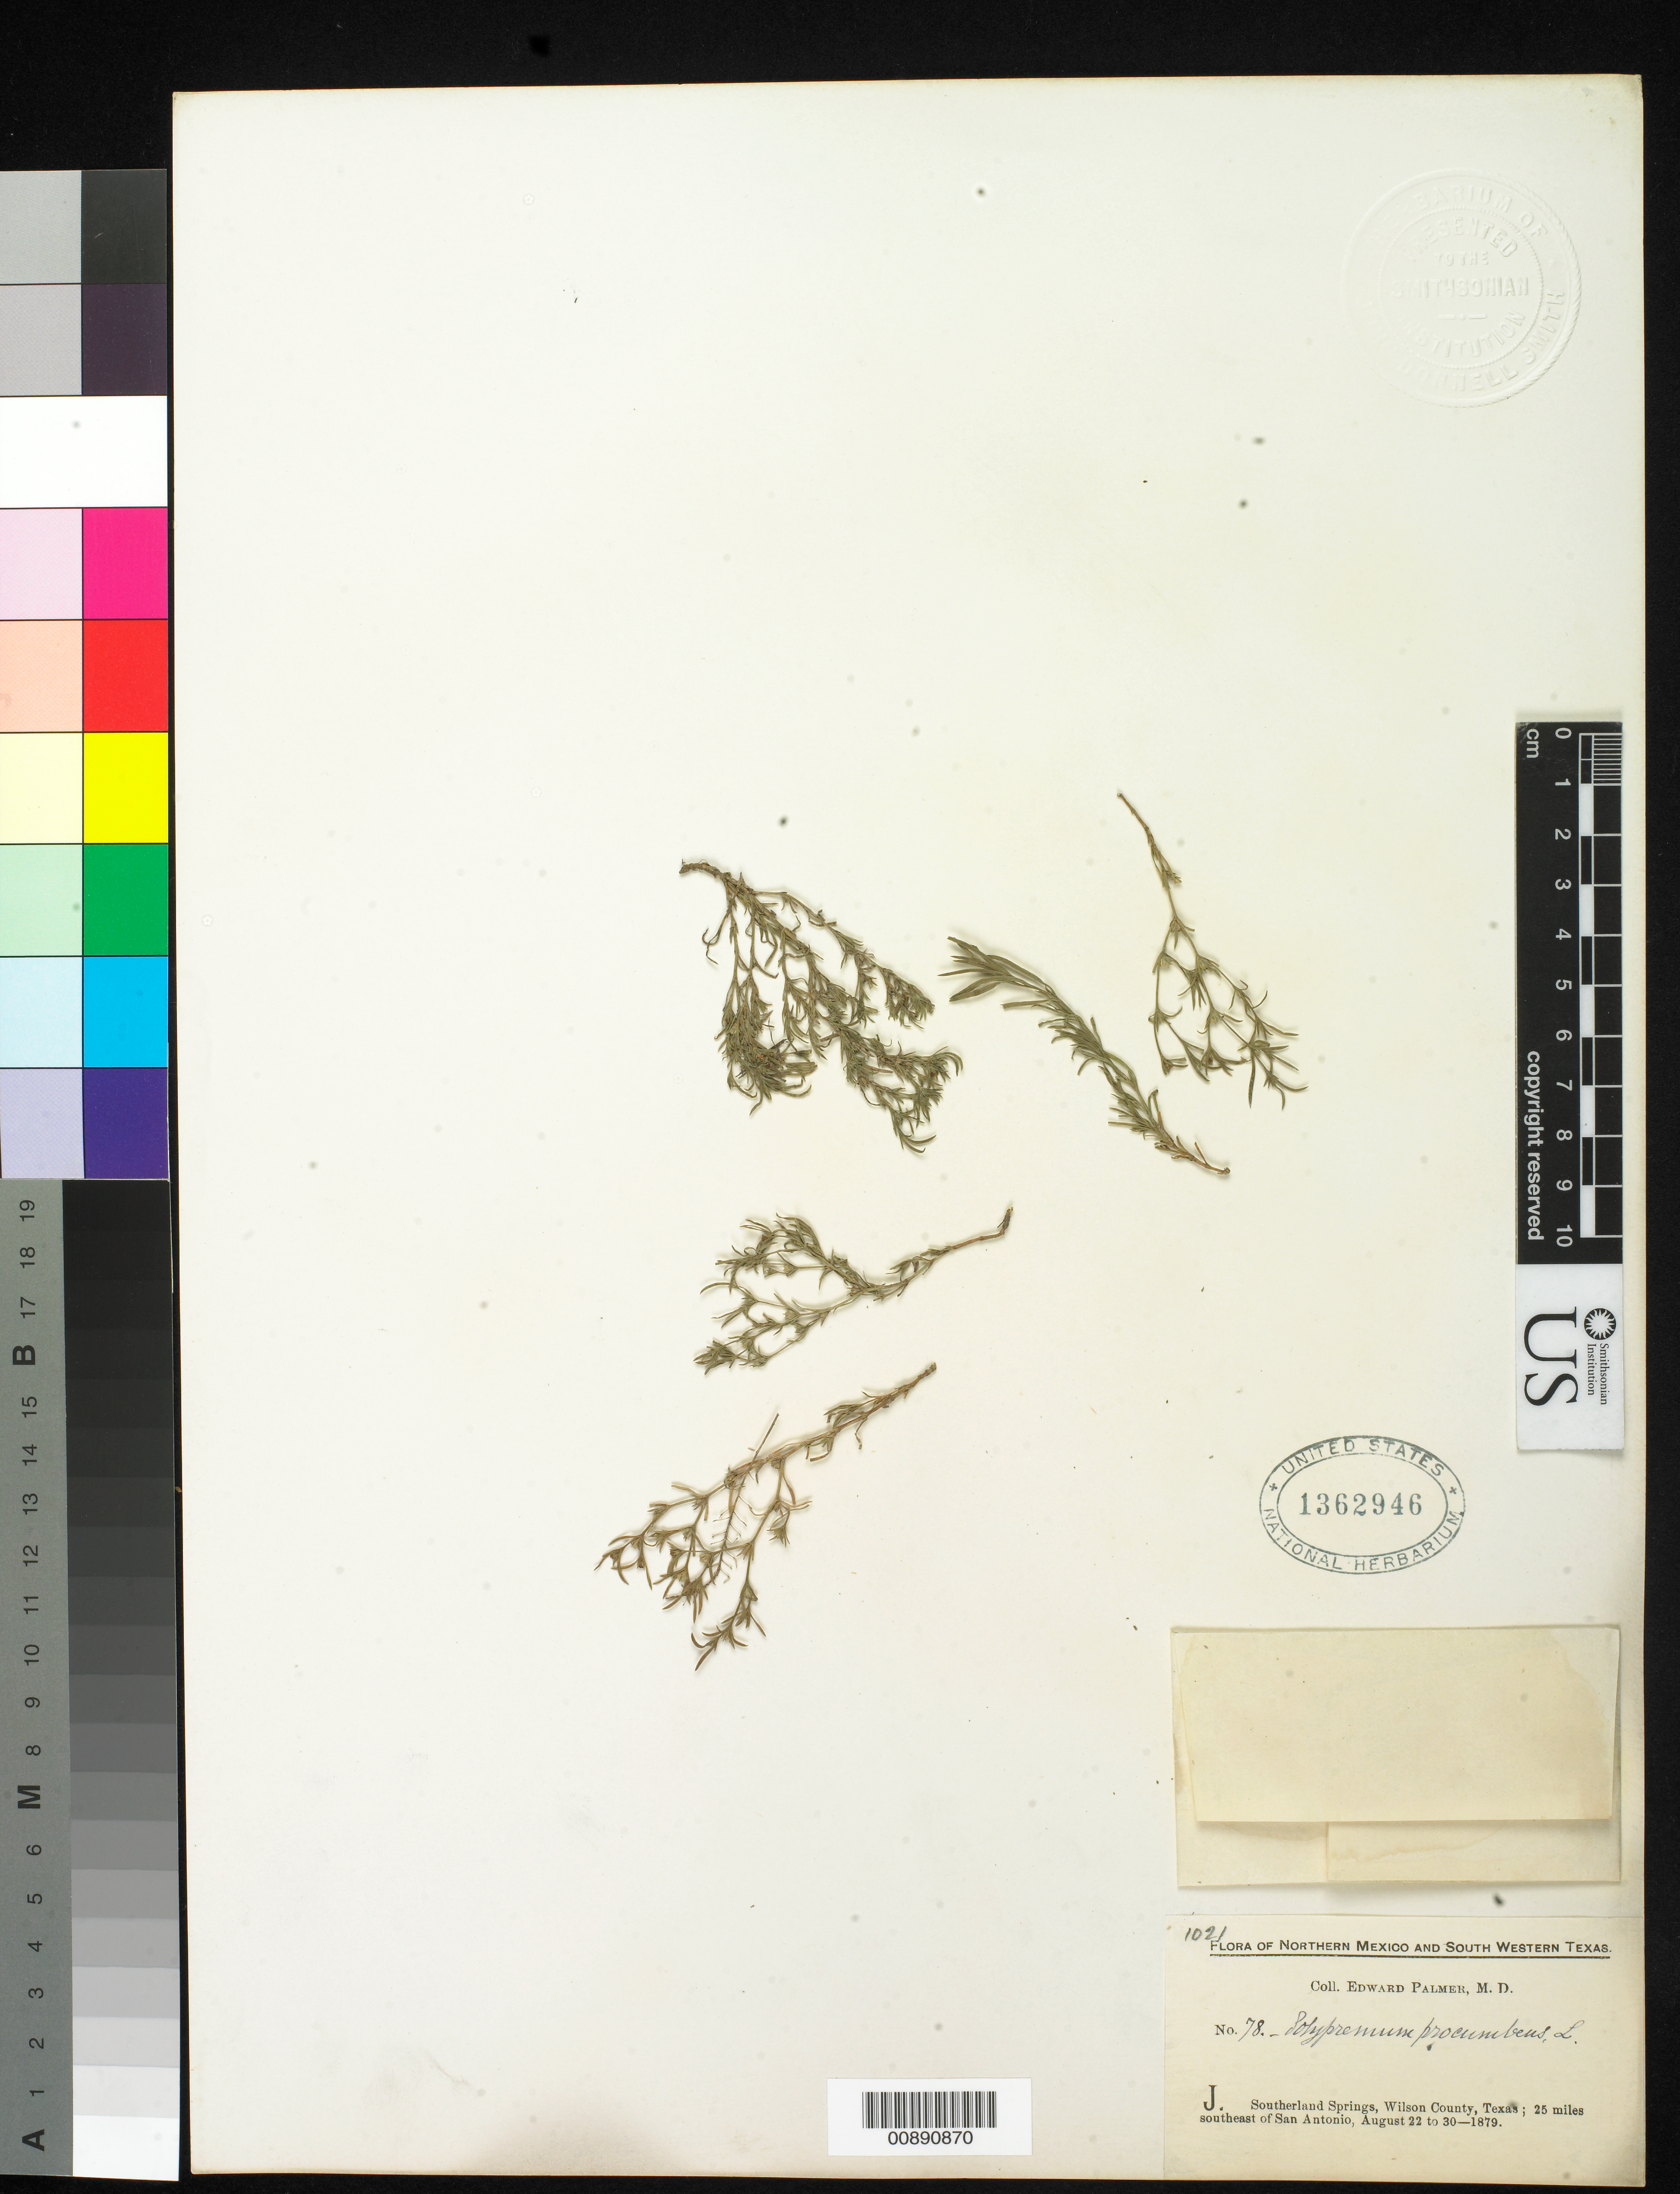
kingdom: Plantae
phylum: Tracheophyta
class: Magnoliopsida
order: Lamiales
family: Tetrachondraceae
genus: Polypremum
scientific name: Polypremum procumbens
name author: L.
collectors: E. Palmer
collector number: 78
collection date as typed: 22 Aug 1879 to 30 Aug 1879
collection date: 1879-08-22/1879-08-30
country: United States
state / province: Texas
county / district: Wilson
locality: J. Southerland Springs, Wilson County, Texas; 25 miles southeast of San Antonio.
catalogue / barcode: US 1362946